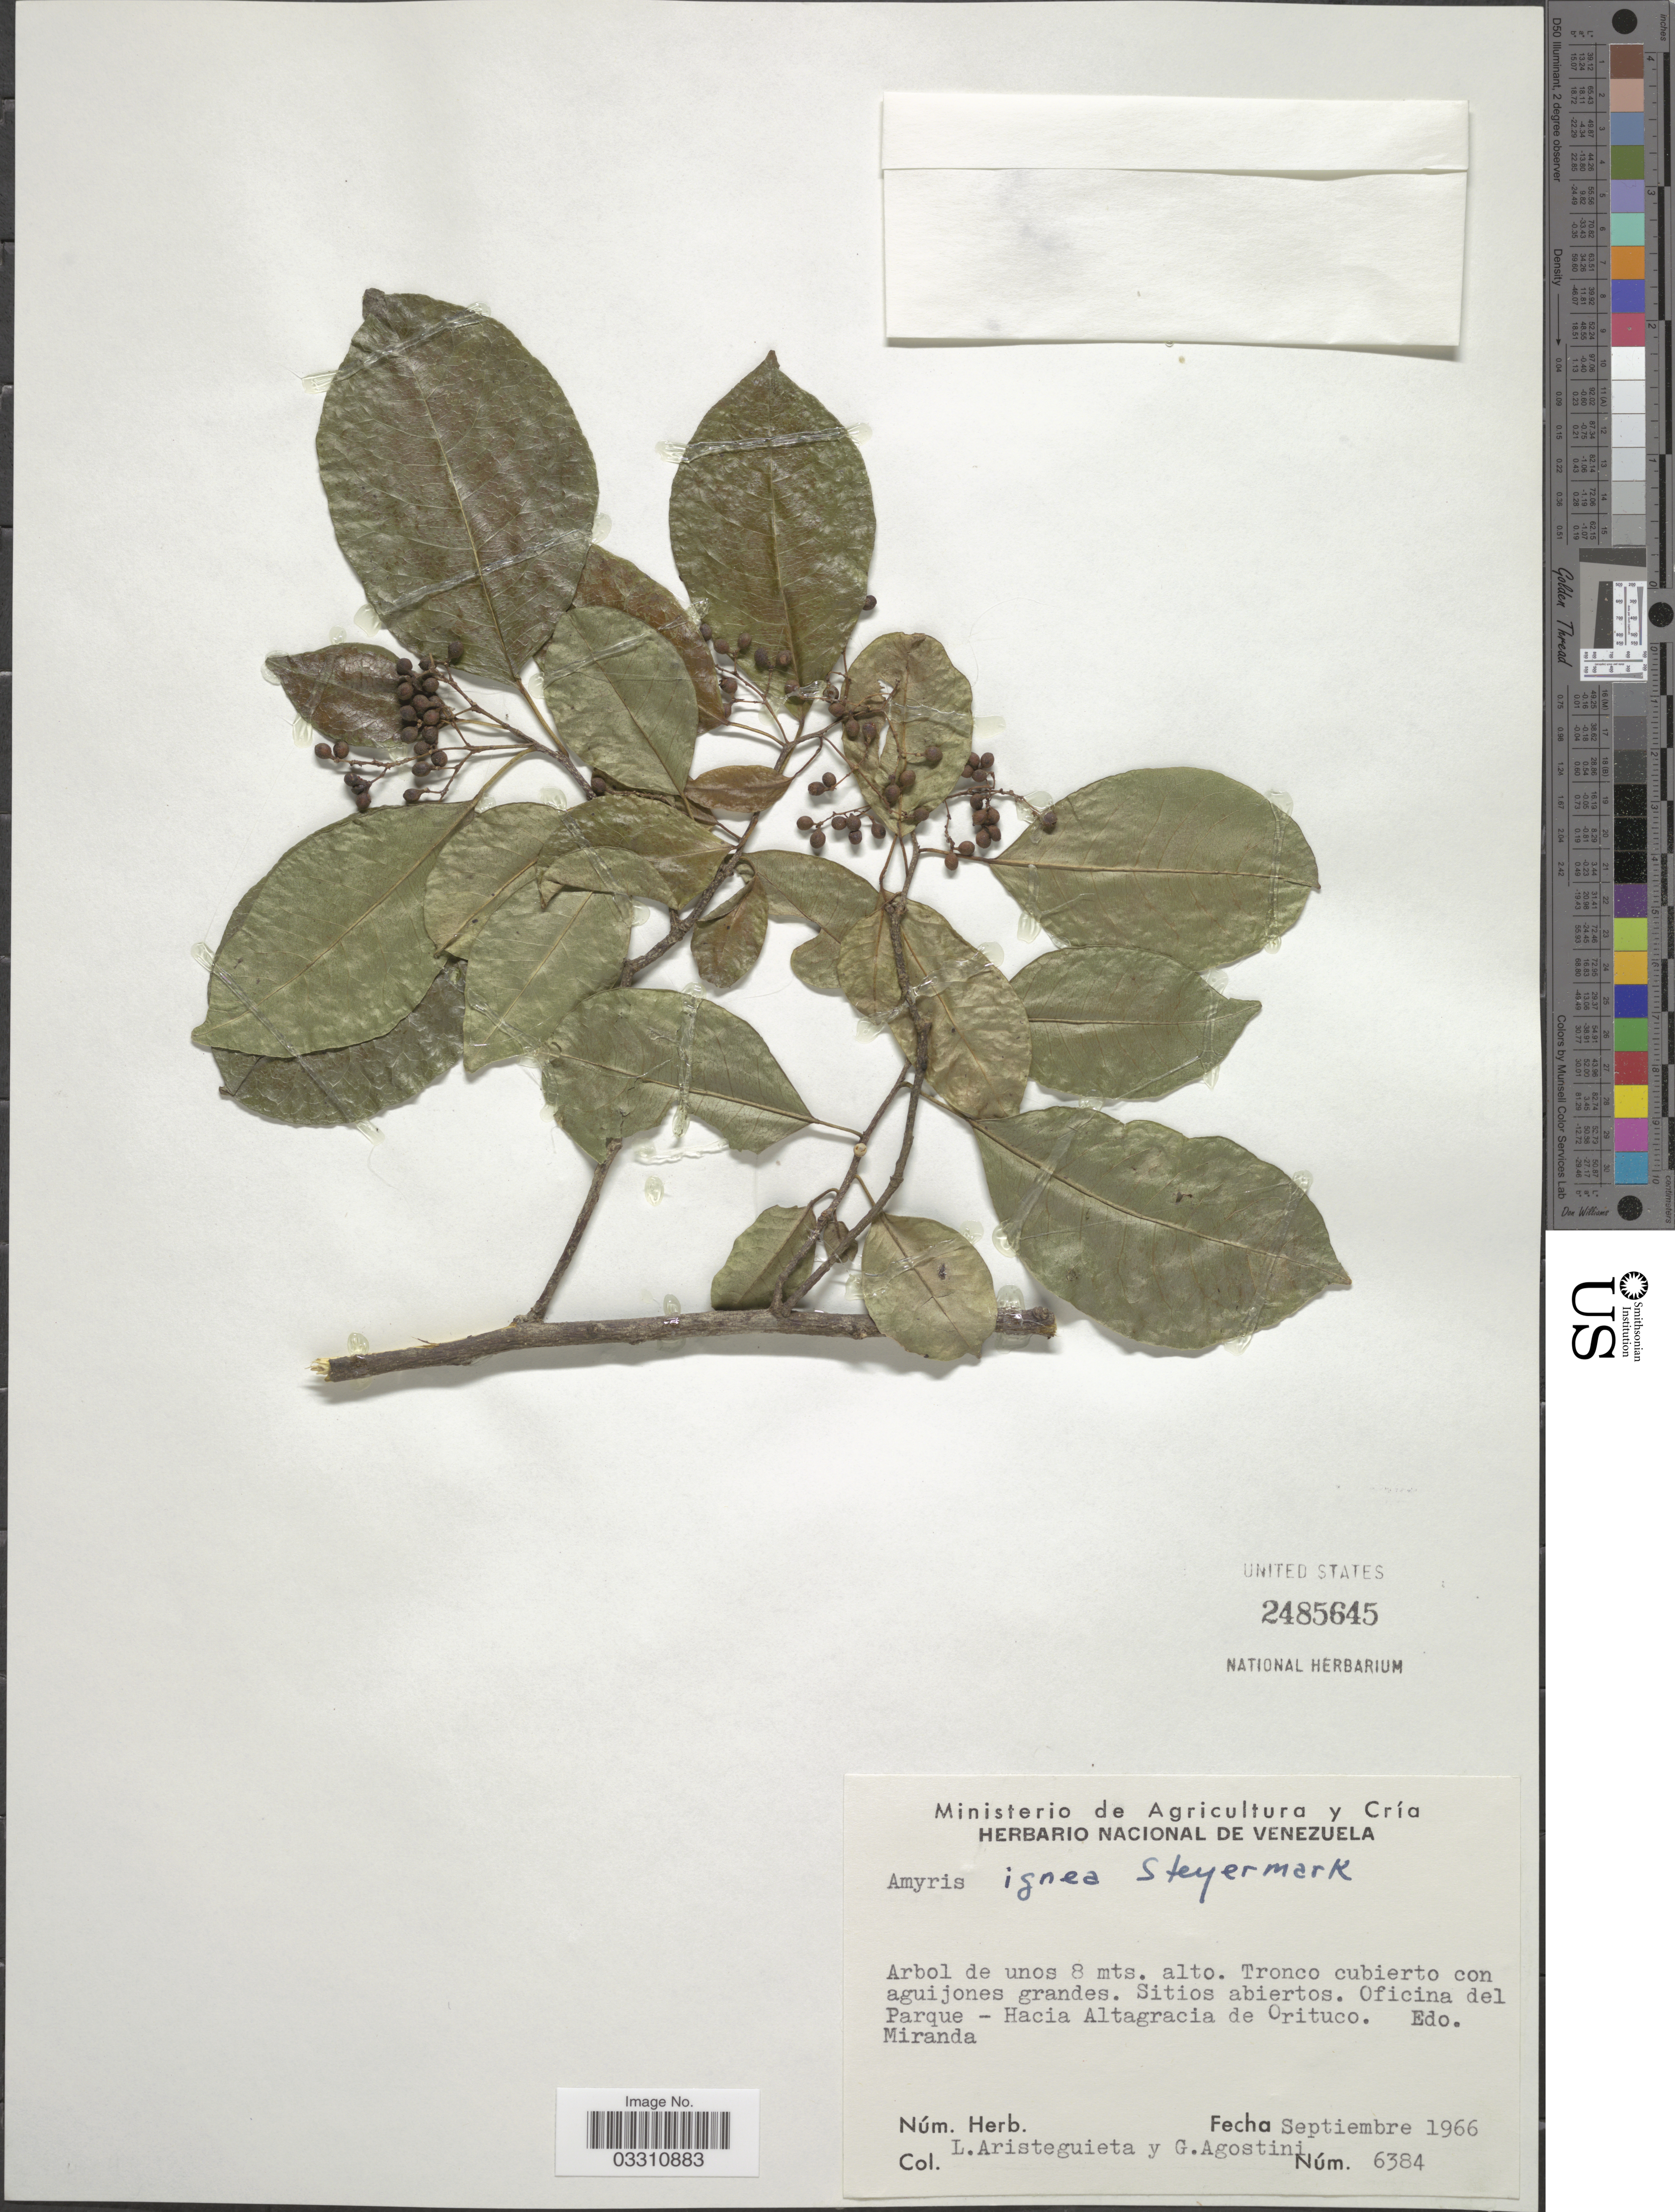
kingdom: Plantae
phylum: Tracheophyta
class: Magnoliopsida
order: Sapindales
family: Rutaceae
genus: Zanthoxylum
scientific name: Zanthoxylum schreberi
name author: (J.F. Gmel.) Reynel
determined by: Londoño-Echeverri, Y.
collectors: L. Aristeguieta & G. Agostini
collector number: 6384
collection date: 1966-09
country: Venezuela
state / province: Miranda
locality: Oficina del Parque - Hacia Altagracia de Orituco.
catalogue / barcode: US 2485645